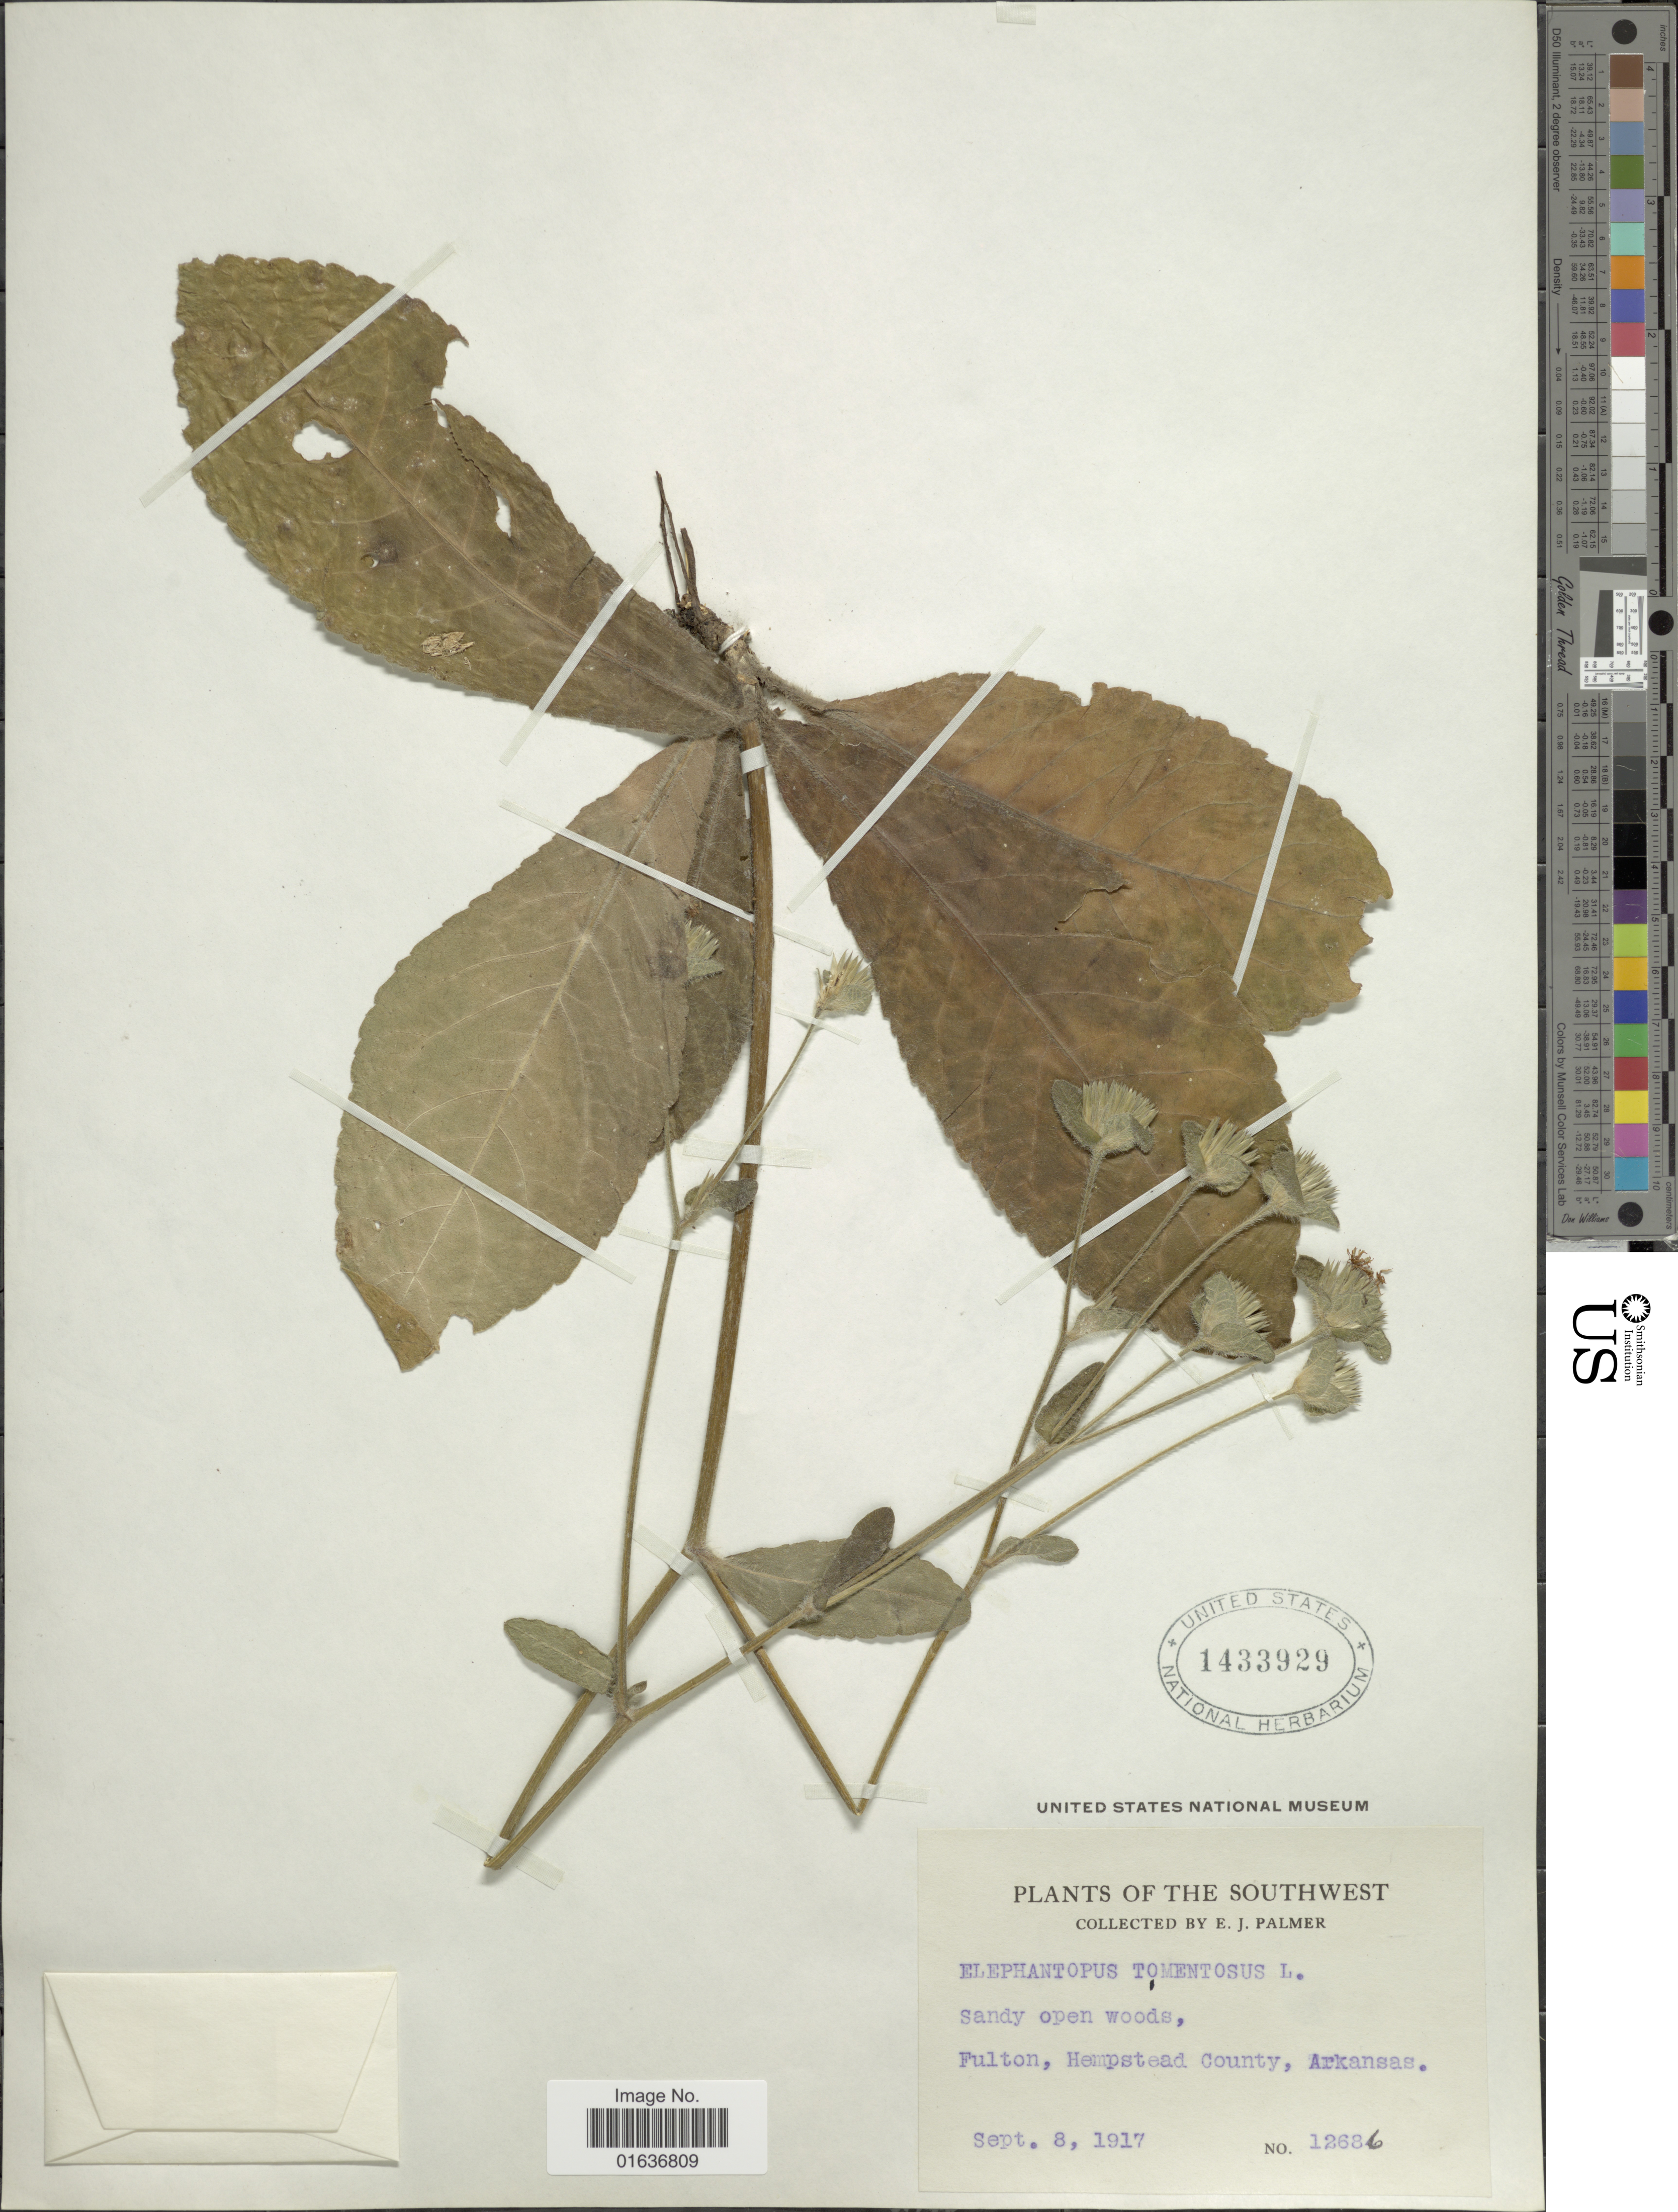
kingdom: Plantae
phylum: Tracheophyta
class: Magnoliopsida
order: Asterales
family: Asteraceae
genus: Elephantopus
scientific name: Elephantopus tomentosus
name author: L.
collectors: E. J. Palmer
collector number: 12686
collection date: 1917-09-08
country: United States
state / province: Arkansas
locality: The Southwest, Fulton, Hempstead County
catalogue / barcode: US 1433929